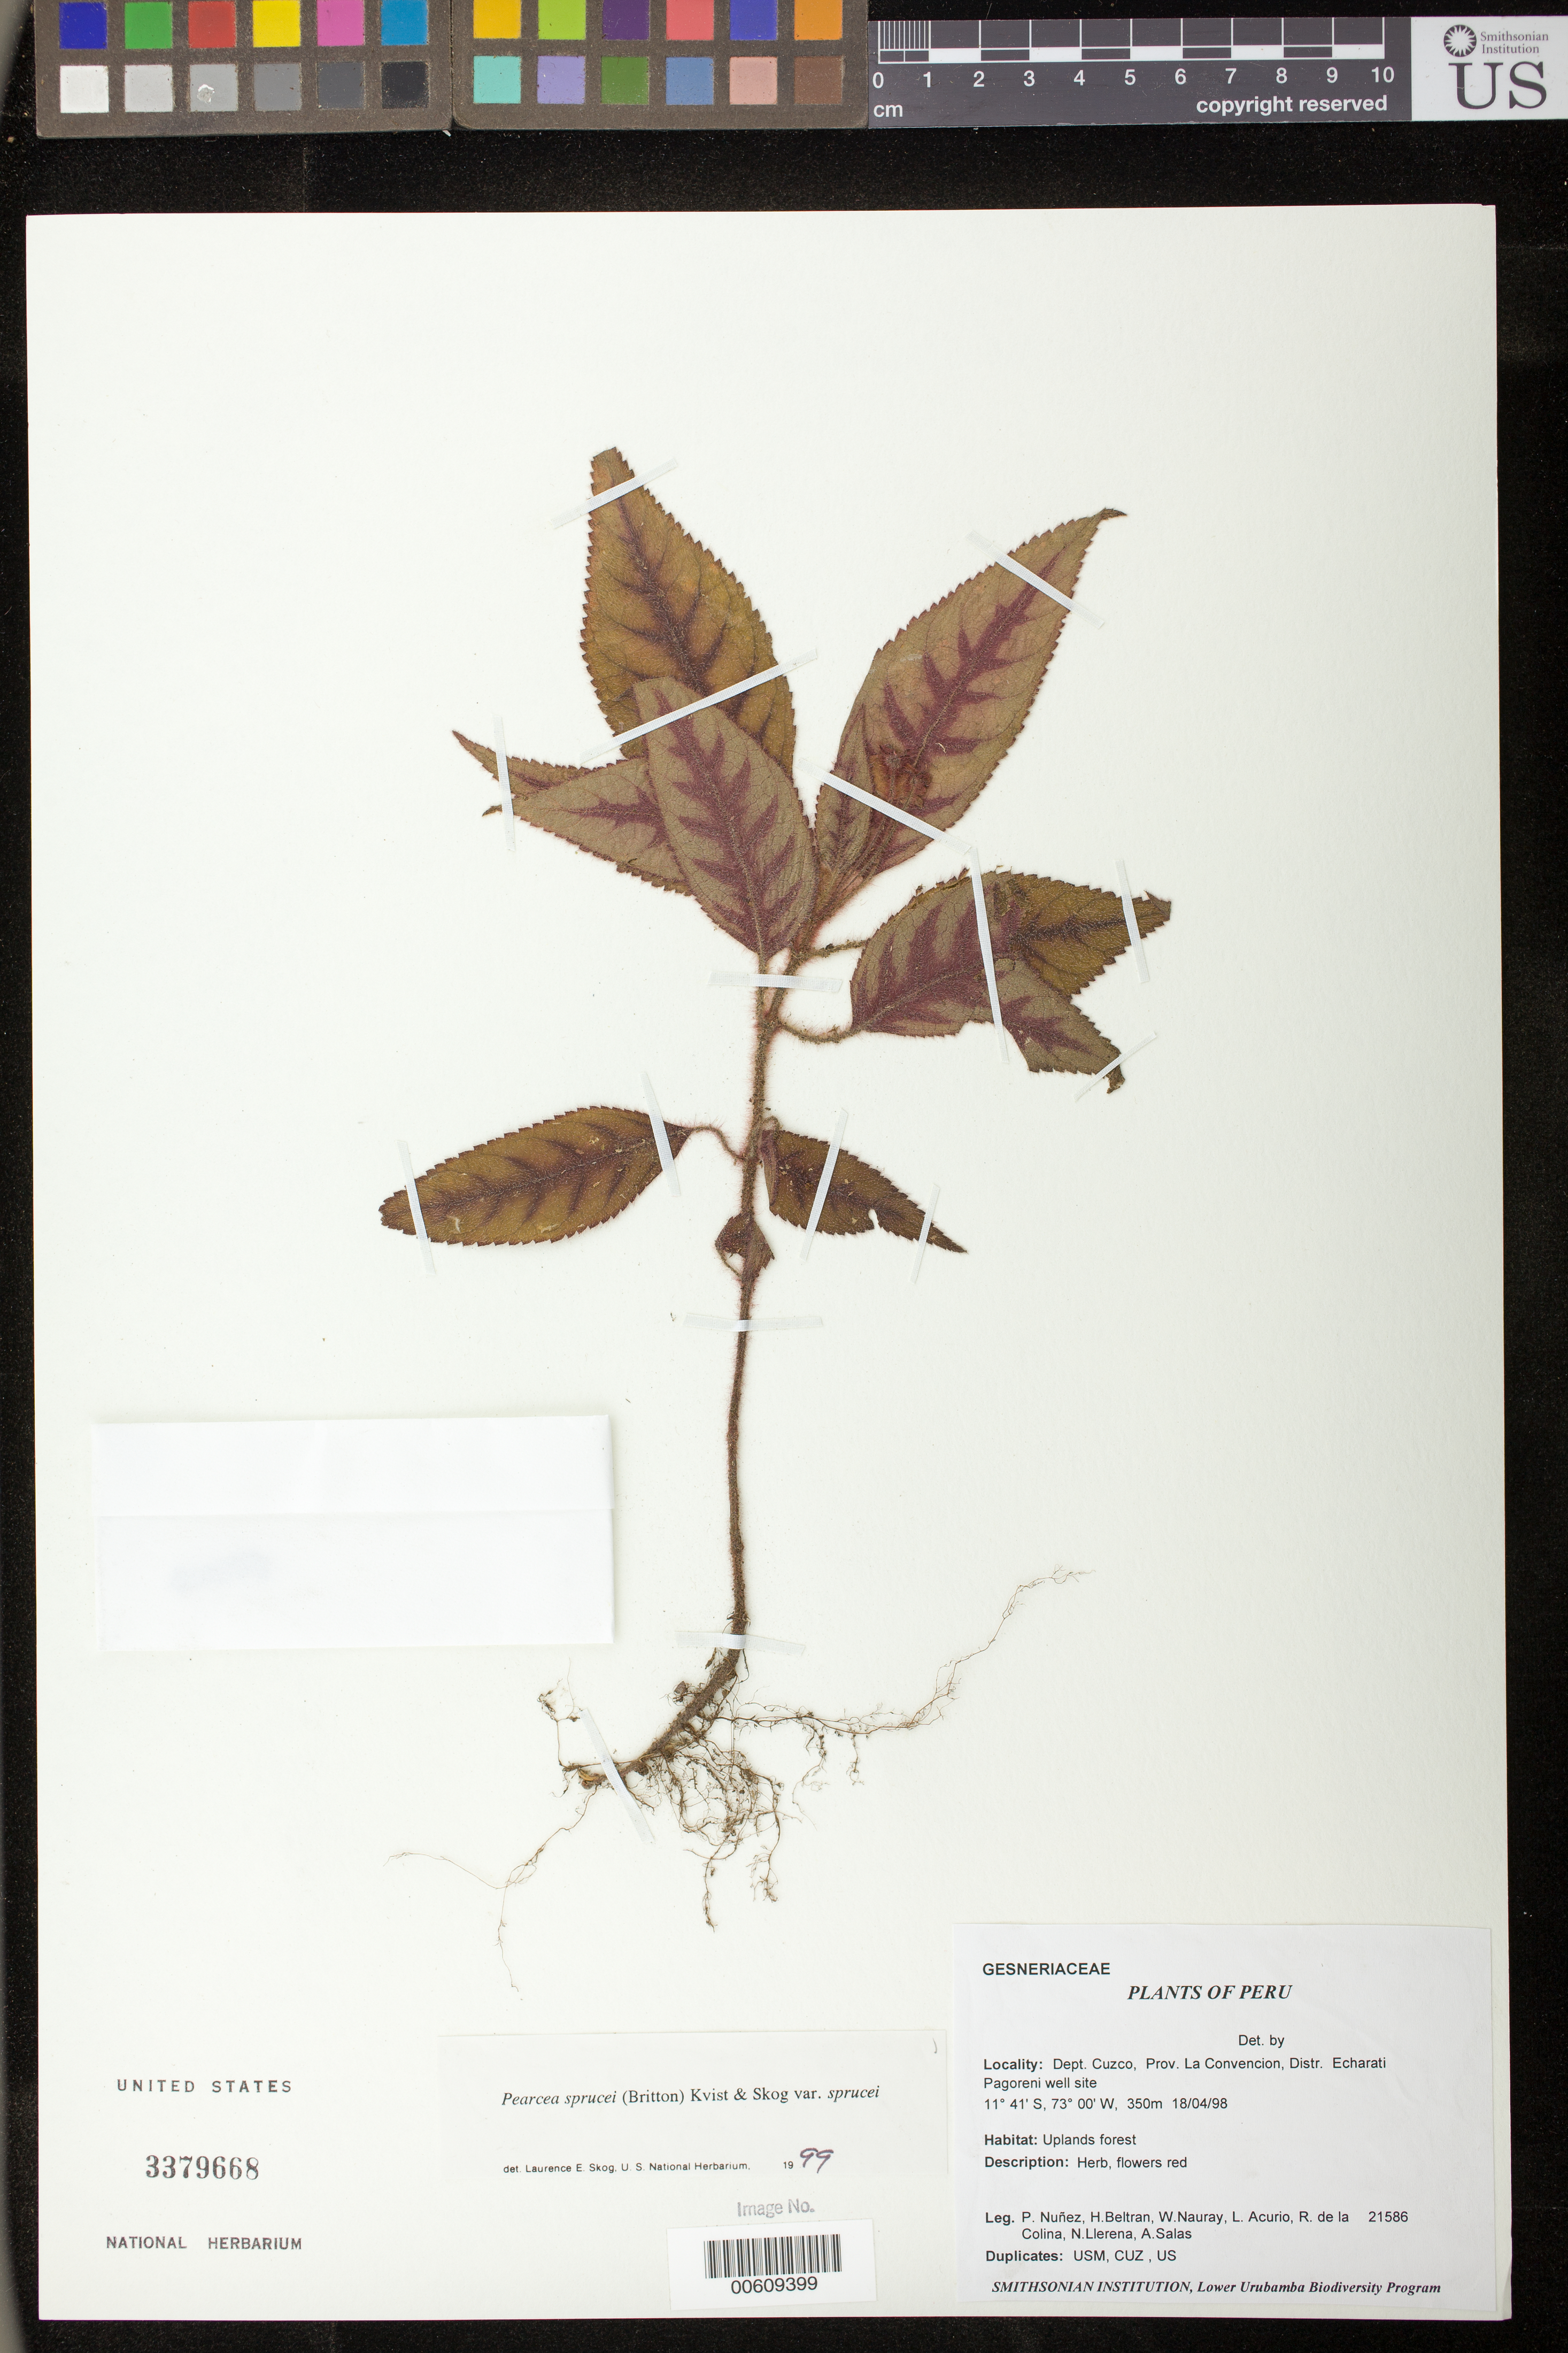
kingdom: Plantae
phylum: Tracheophyta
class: Magnoliopsida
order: Lamiales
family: Gesneriaceae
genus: Pearcea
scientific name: Pearcea sprucei var. sprucei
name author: (Britton ex Rusby) L.P. Kvist & L.E. Skog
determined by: Skog, Laurence E.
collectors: P. Núñez V., H. Beltran, W. Nauray, L. Acurio, R. de La Colina, N. Llerena & A. Salas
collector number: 21586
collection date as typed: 18 Apr 1998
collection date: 1998-04-18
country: Peru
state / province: Cusco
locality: Prov. La Convencion; Dtto. Echarati, Pagoreni well site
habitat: Uplands forest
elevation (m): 350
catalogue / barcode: US 3379668